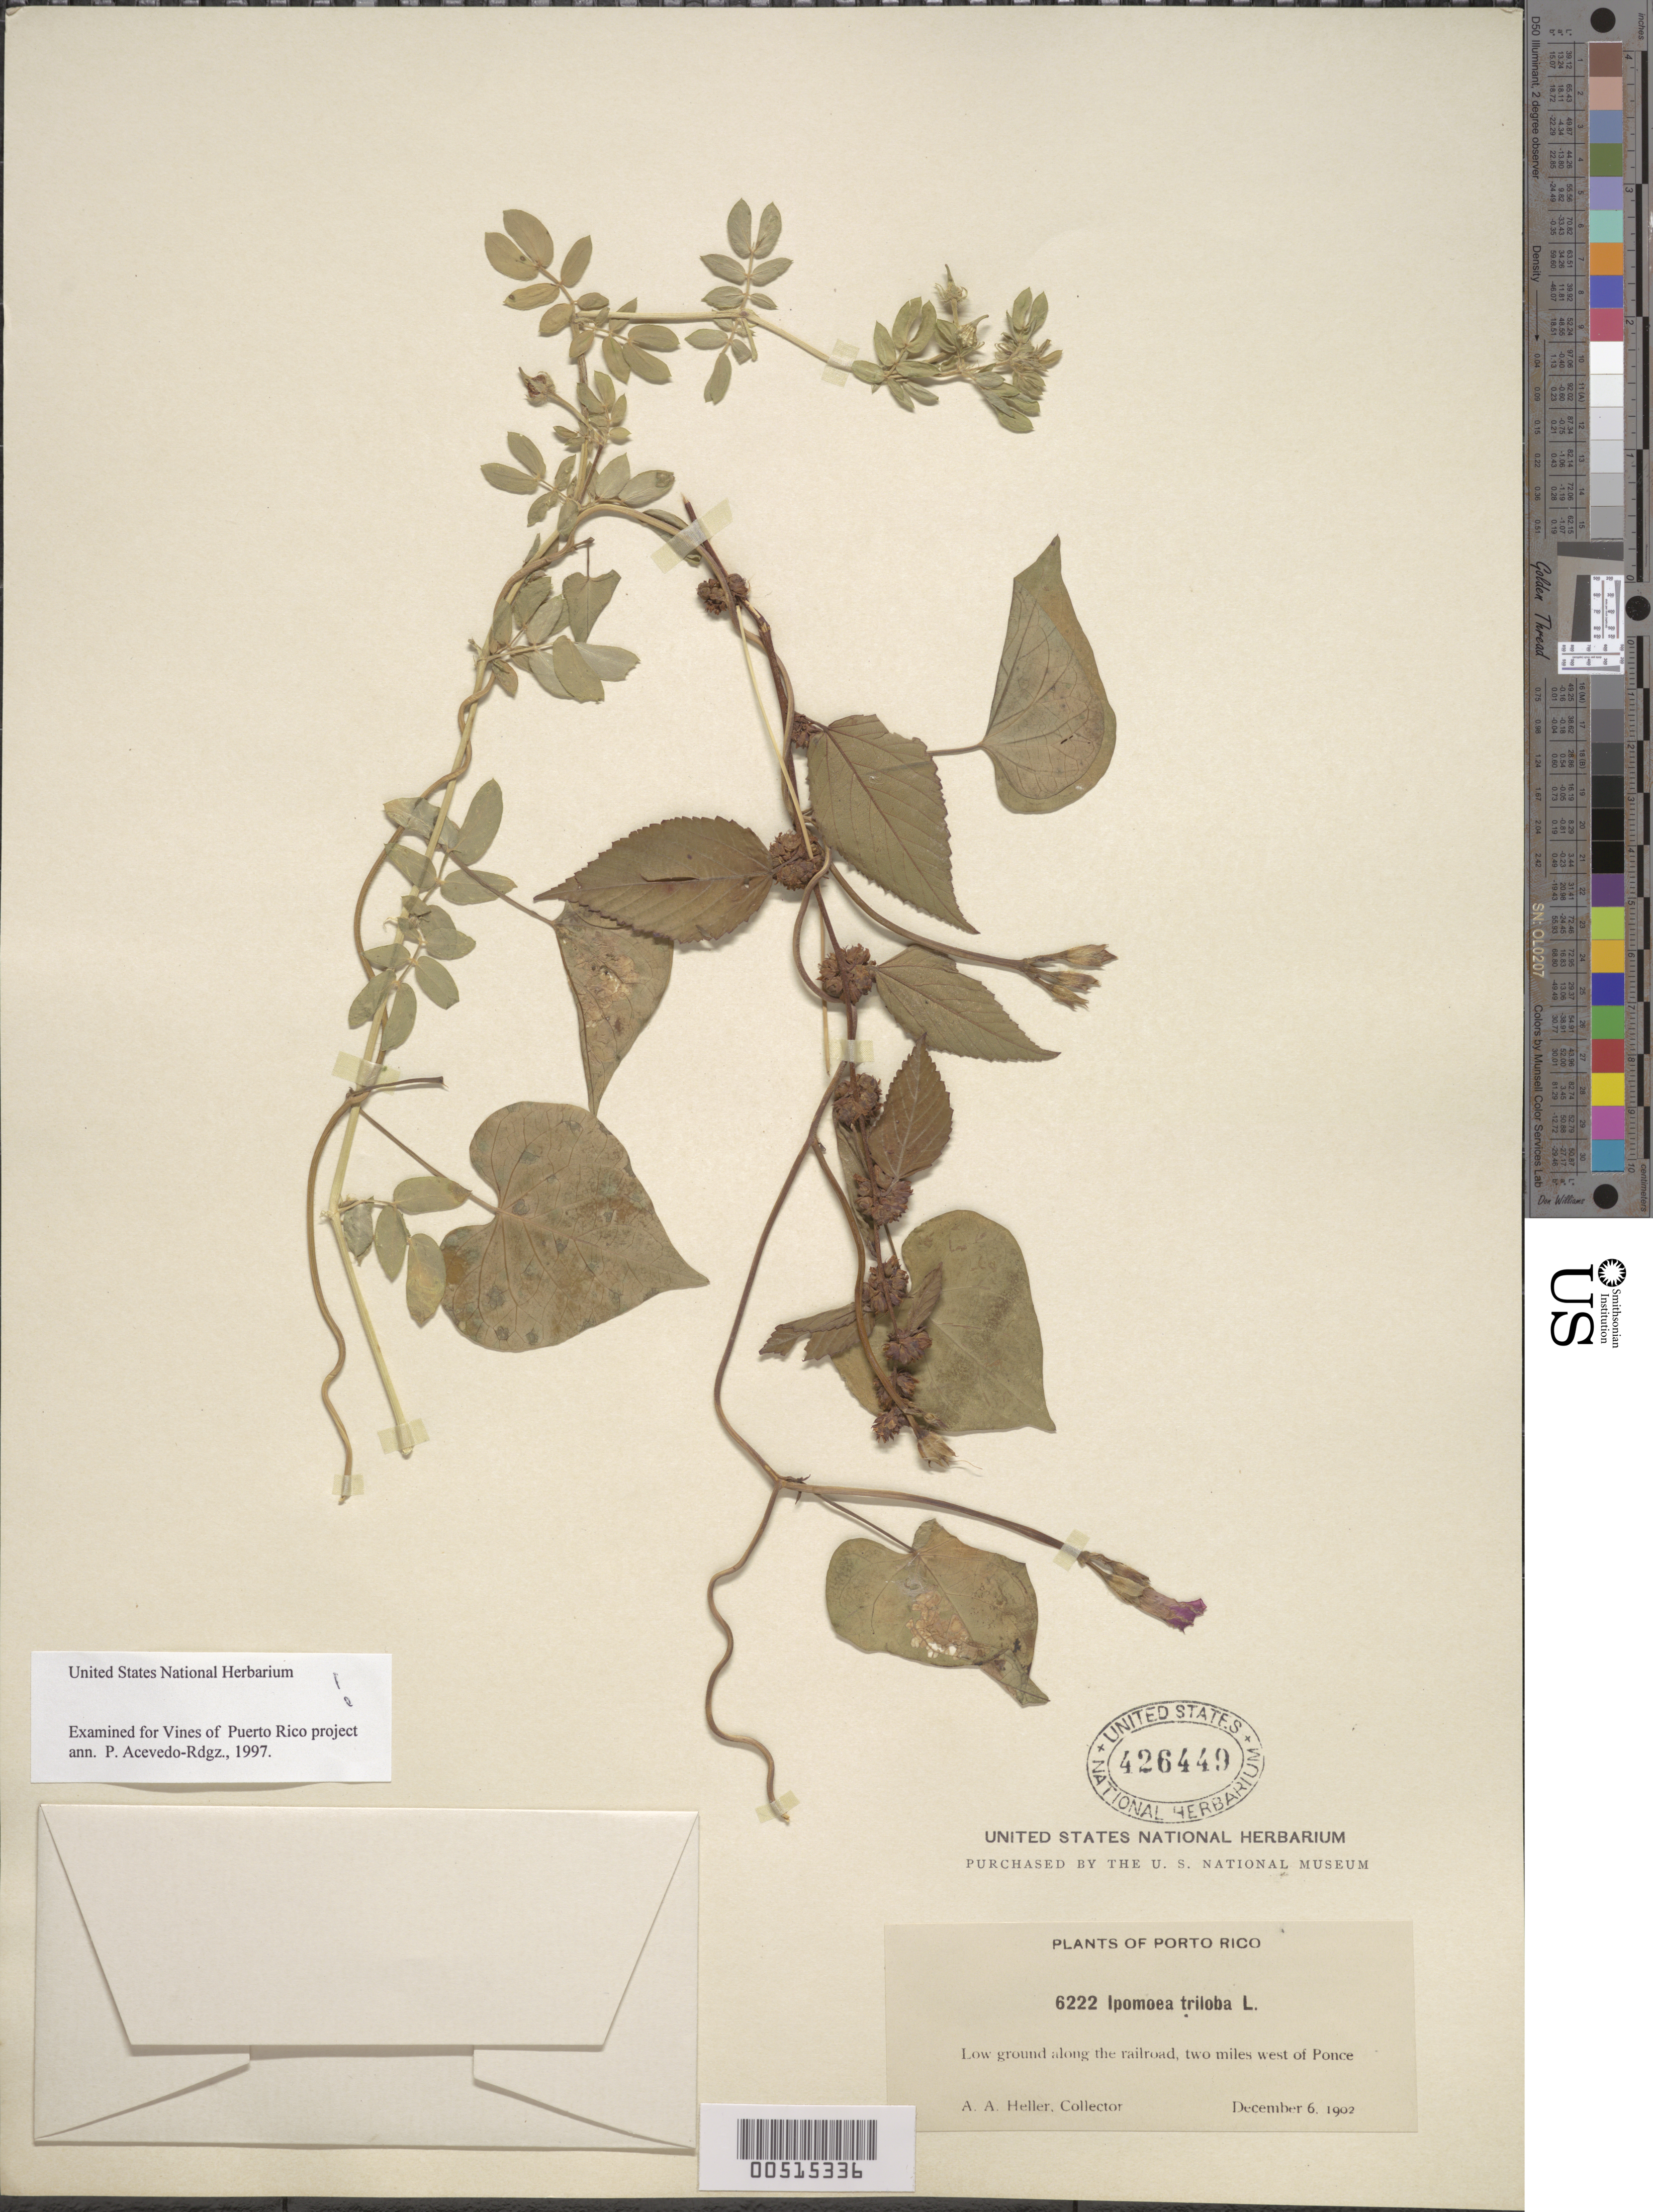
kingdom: Plantae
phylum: Tracheophyta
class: Magnoliopsida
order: Solanales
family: Convolvulaceae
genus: Ipomoea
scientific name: Ipomoea triloba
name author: L.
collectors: A. A. Heller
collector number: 6222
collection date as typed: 06 Dec 1902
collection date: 1902-12-06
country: Puerto Rico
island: Greater Antilles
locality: Ponce. Low ground along the railroad.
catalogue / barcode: US 426449